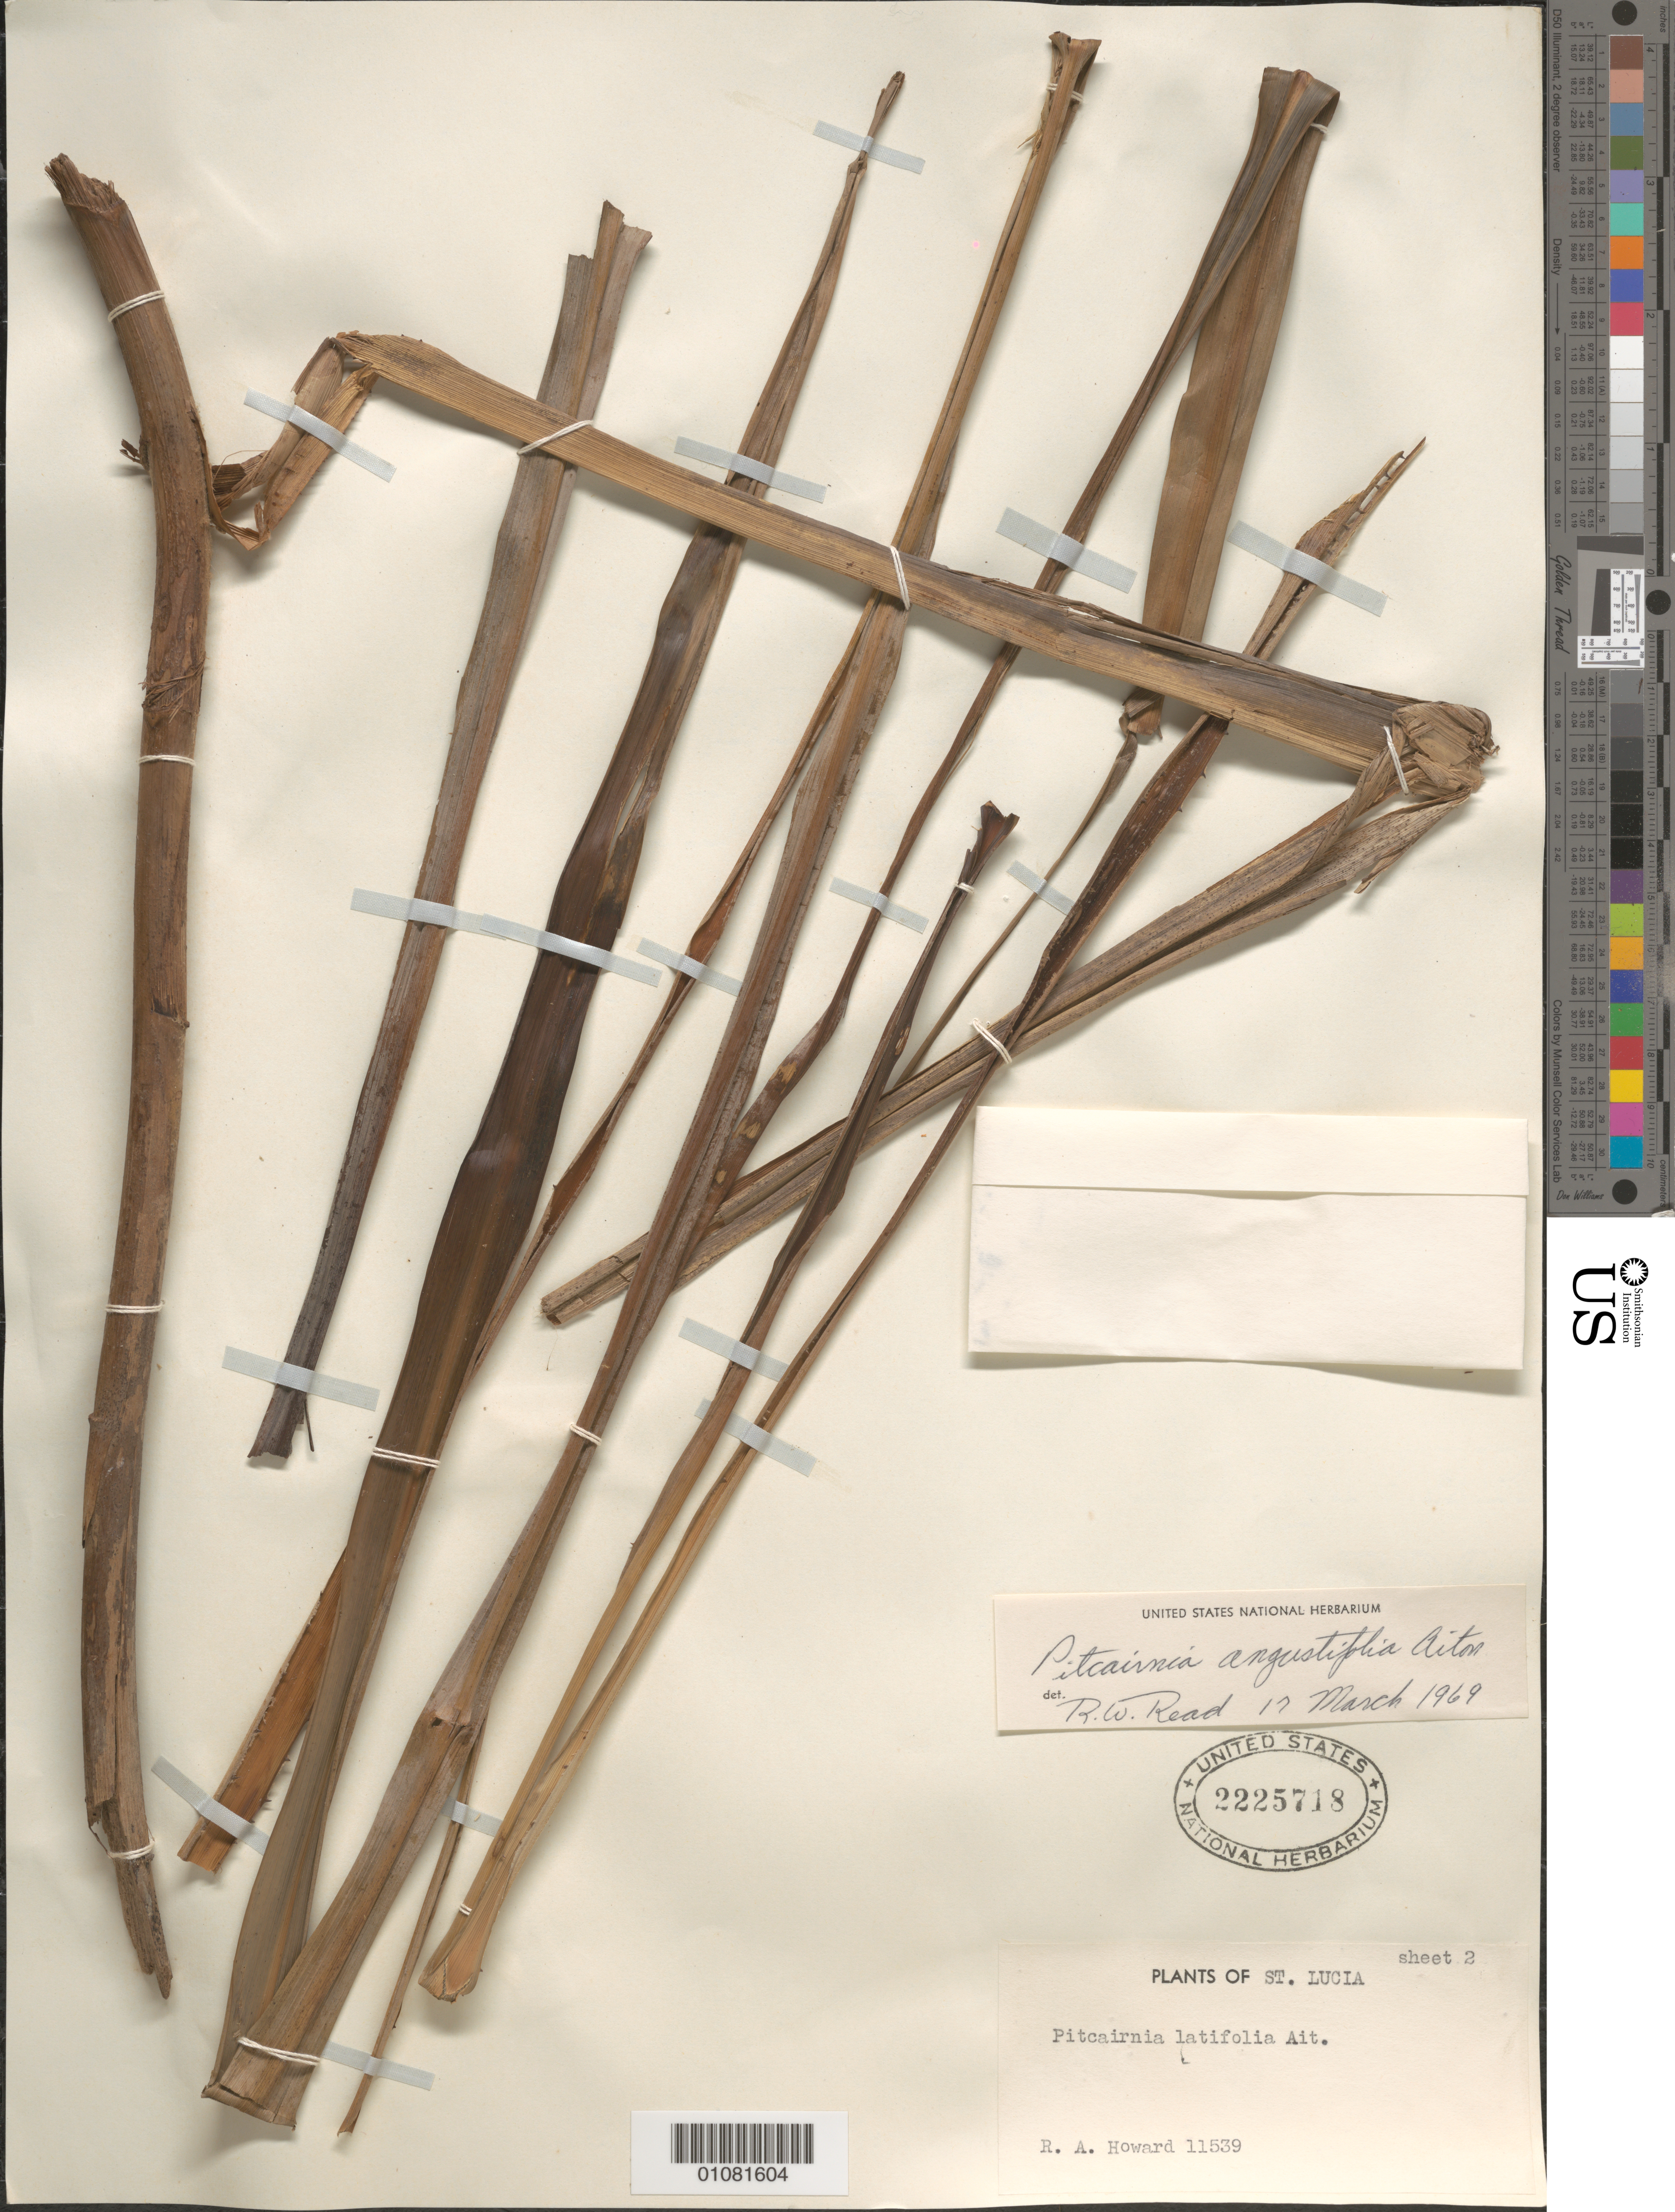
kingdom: Plantae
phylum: Tracheophyta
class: Liliopsida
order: Poales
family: Bromeliaceae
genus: Pitcairnia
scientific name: Pitcairnia angustifolia var. angustifolia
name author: Sol. ex Aiton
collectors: R. A. Howard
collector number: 11539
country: St. Lucia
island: St. Lucia I.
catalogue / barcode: US 2225718